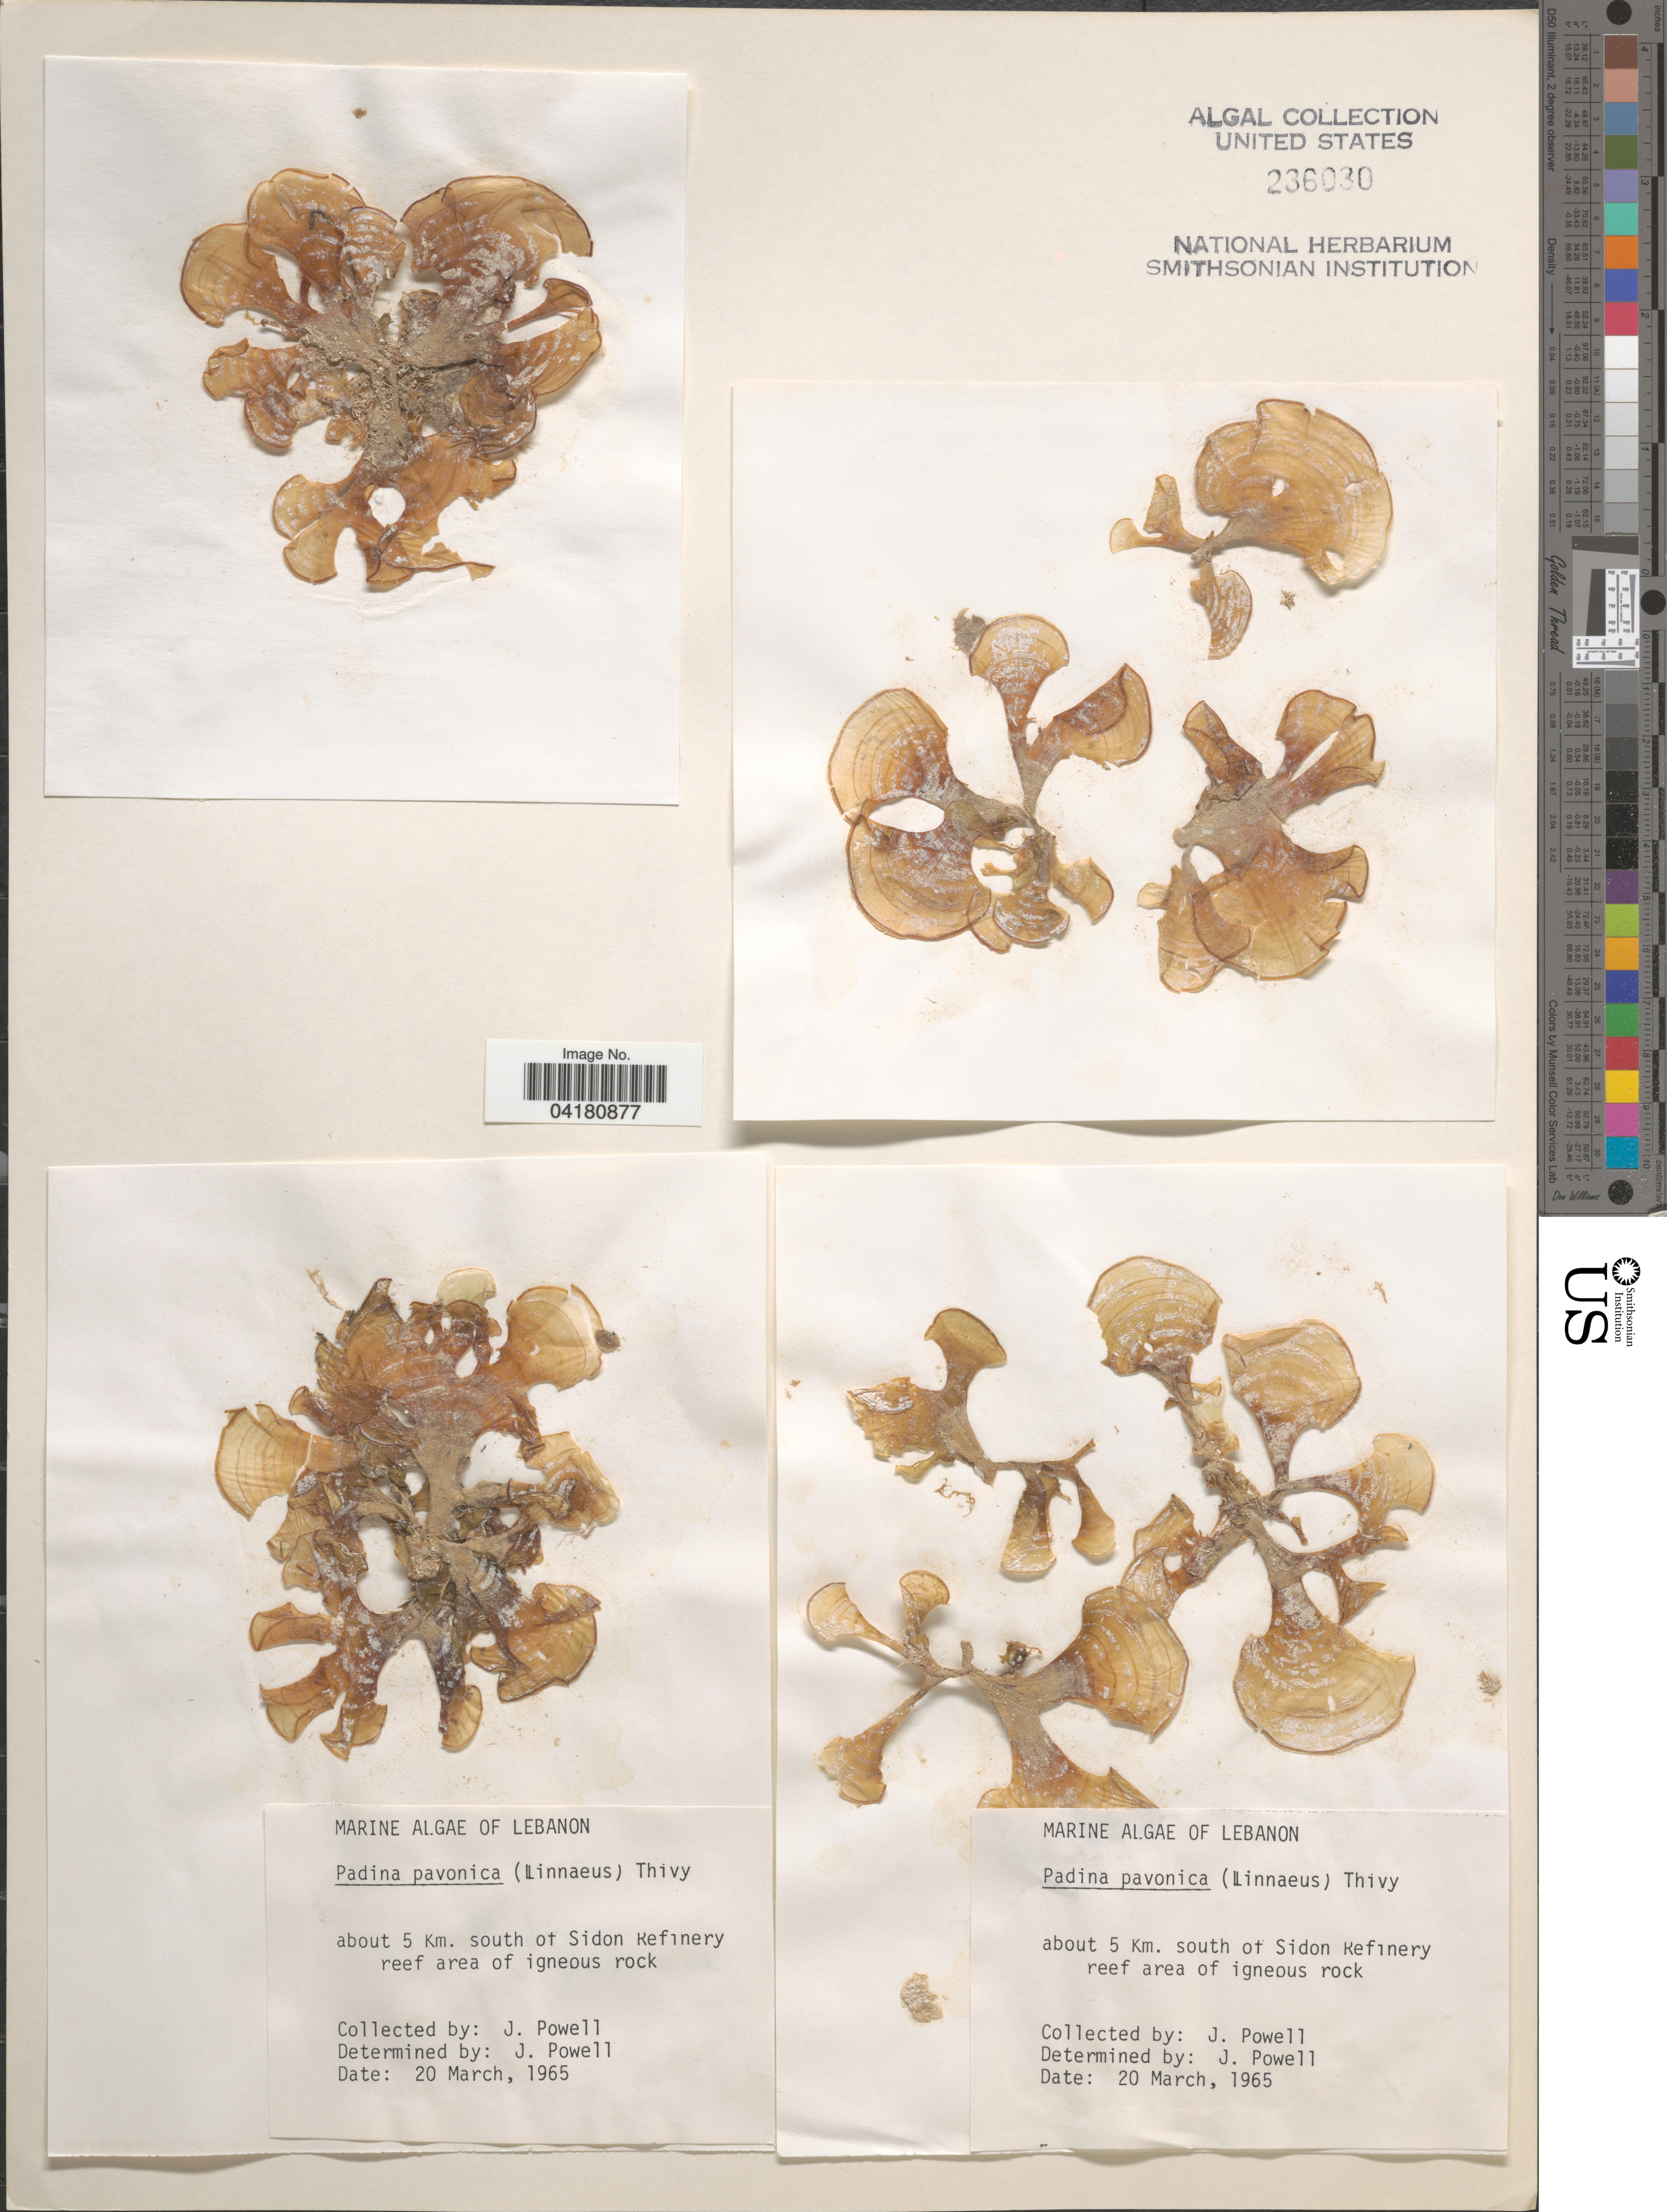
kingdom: Chromista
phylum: Ochrophyta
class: Phaeophyceae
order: Dictyotales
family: Dictyotaceae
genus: Padina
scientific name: Padina pavonica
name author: (L.) Thivy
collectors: J. Powell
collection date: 1965-03-20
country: Lebanon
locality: About 5 Km. south of Sidon Refinery reef area of igneous rock.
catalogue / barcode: US 236030